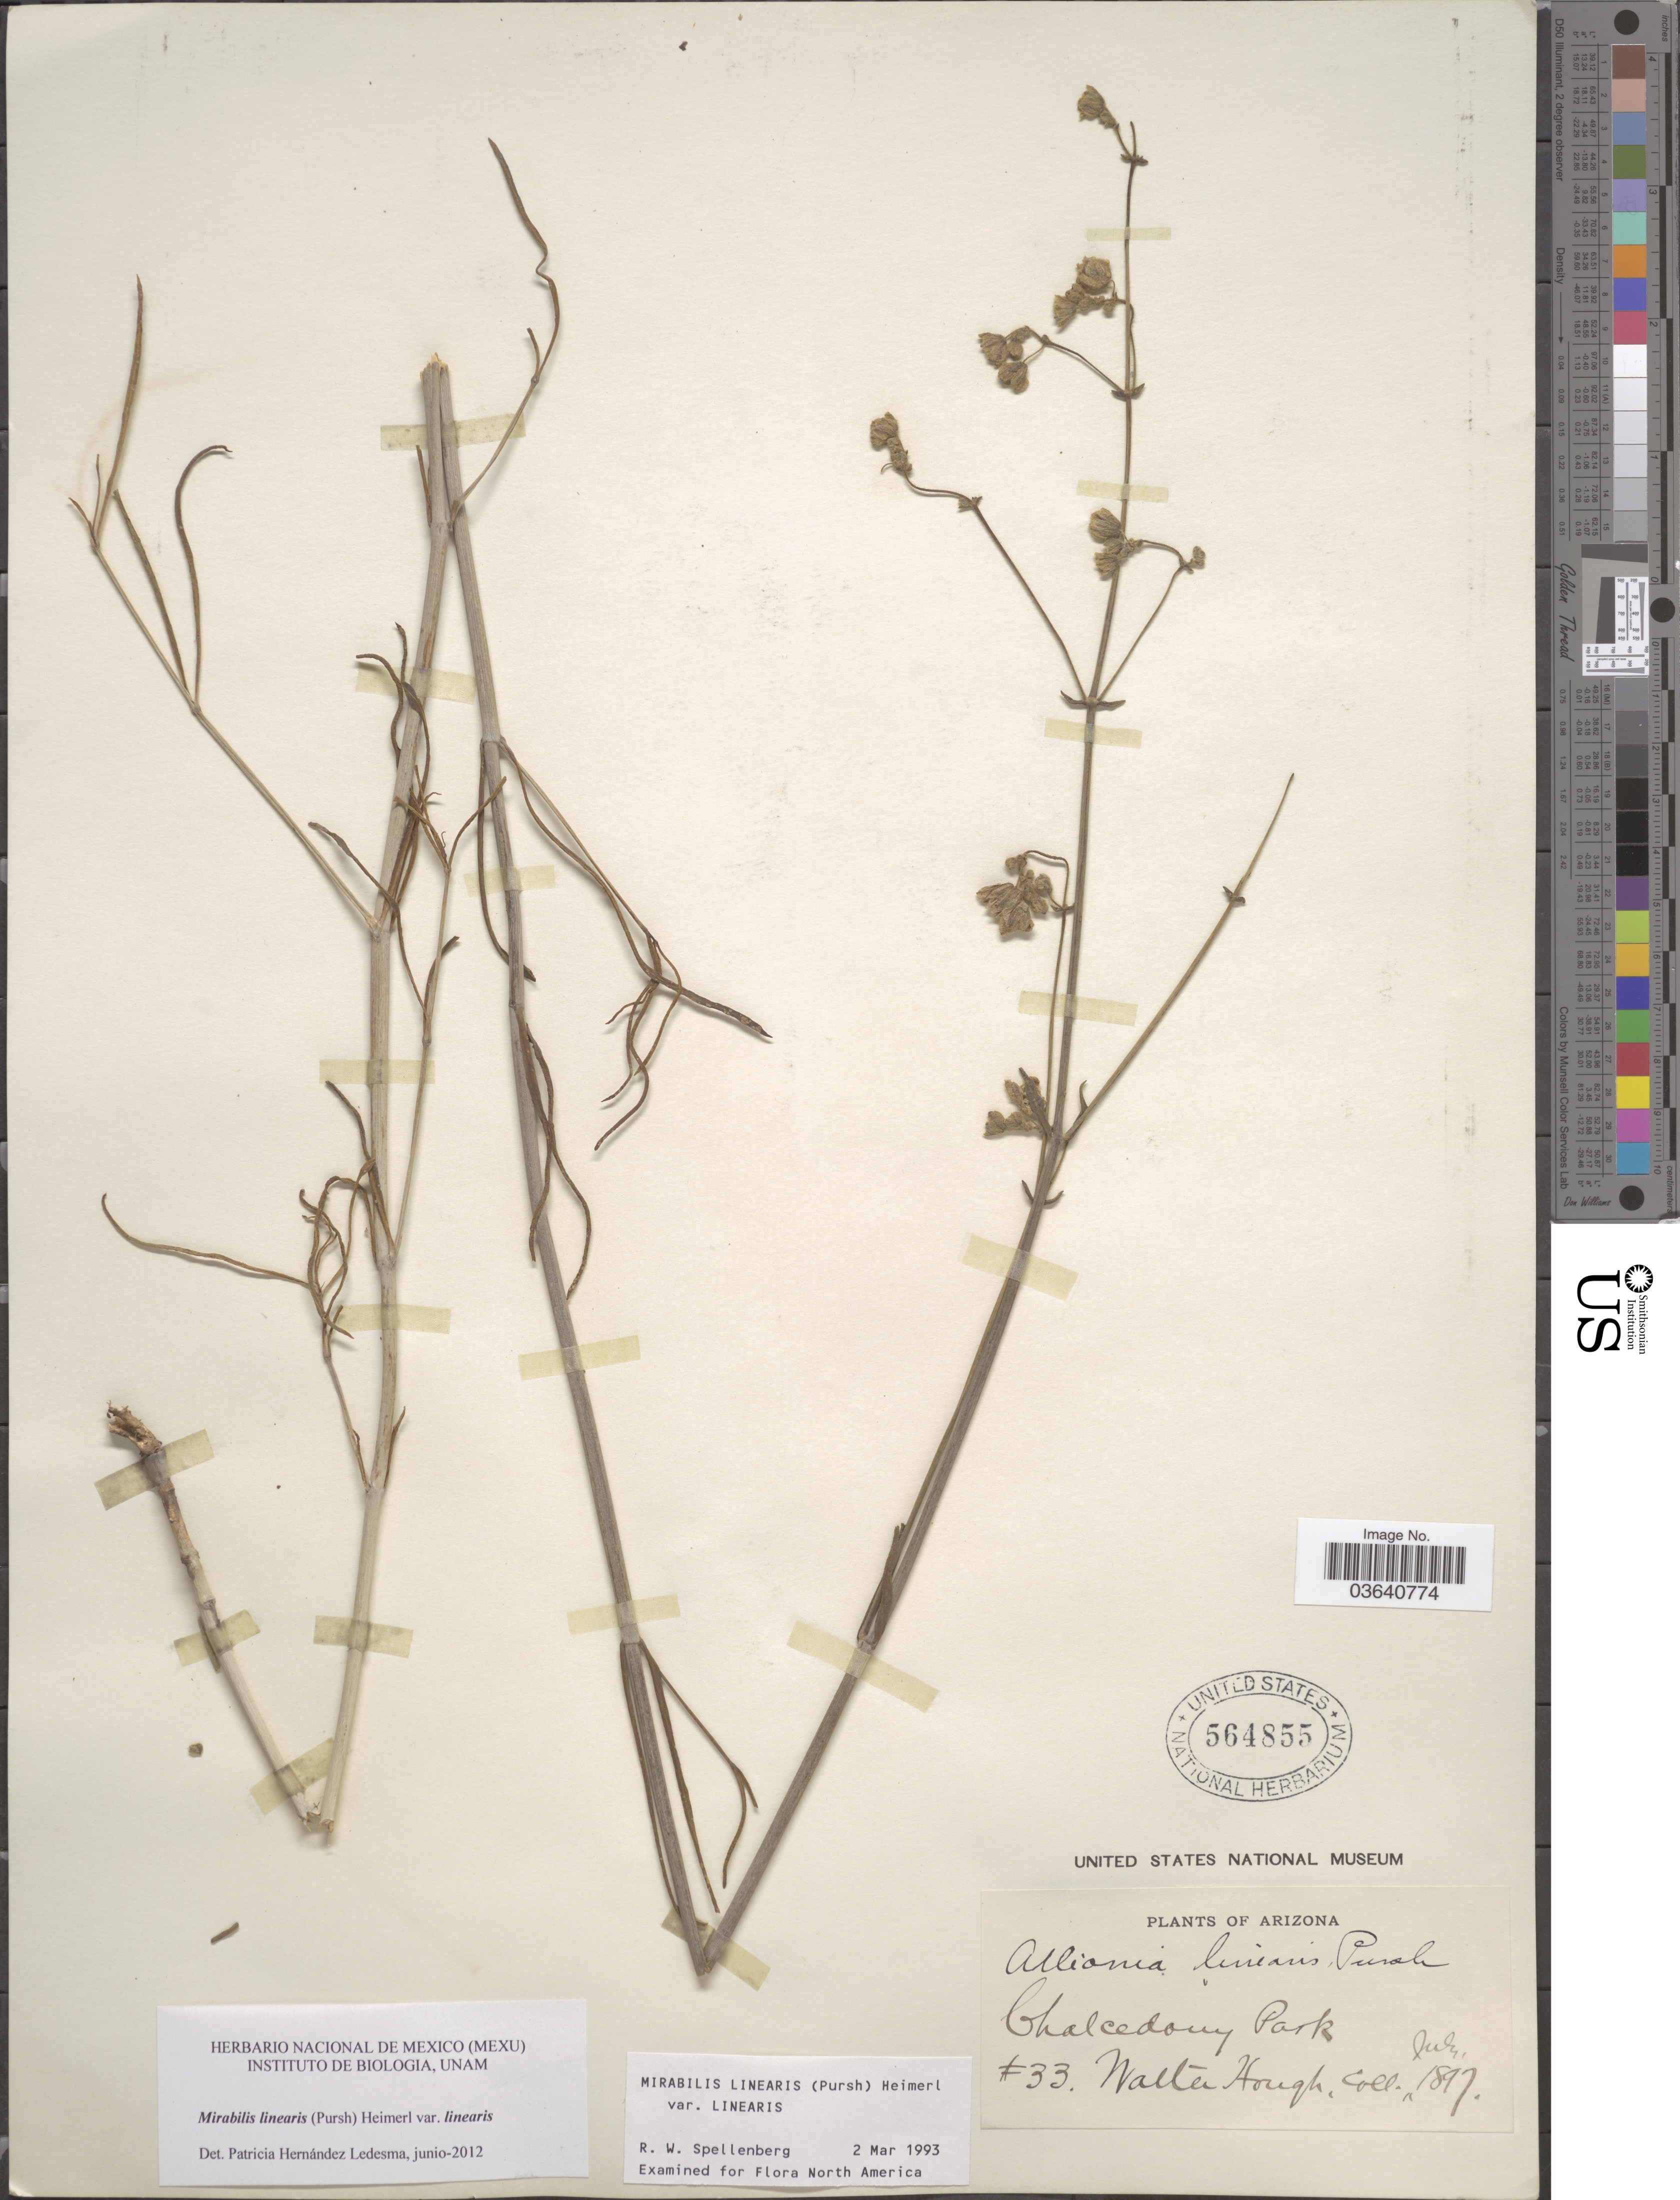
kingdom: Plantae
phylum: Tracheophyta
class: Magnoliopsida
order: Caryophyllales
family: Nyctaginaceae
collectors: W. Hough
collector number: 33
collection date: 1897-07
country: United States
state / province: Arizona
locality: Chalcedony Park.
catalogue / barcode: US 564855